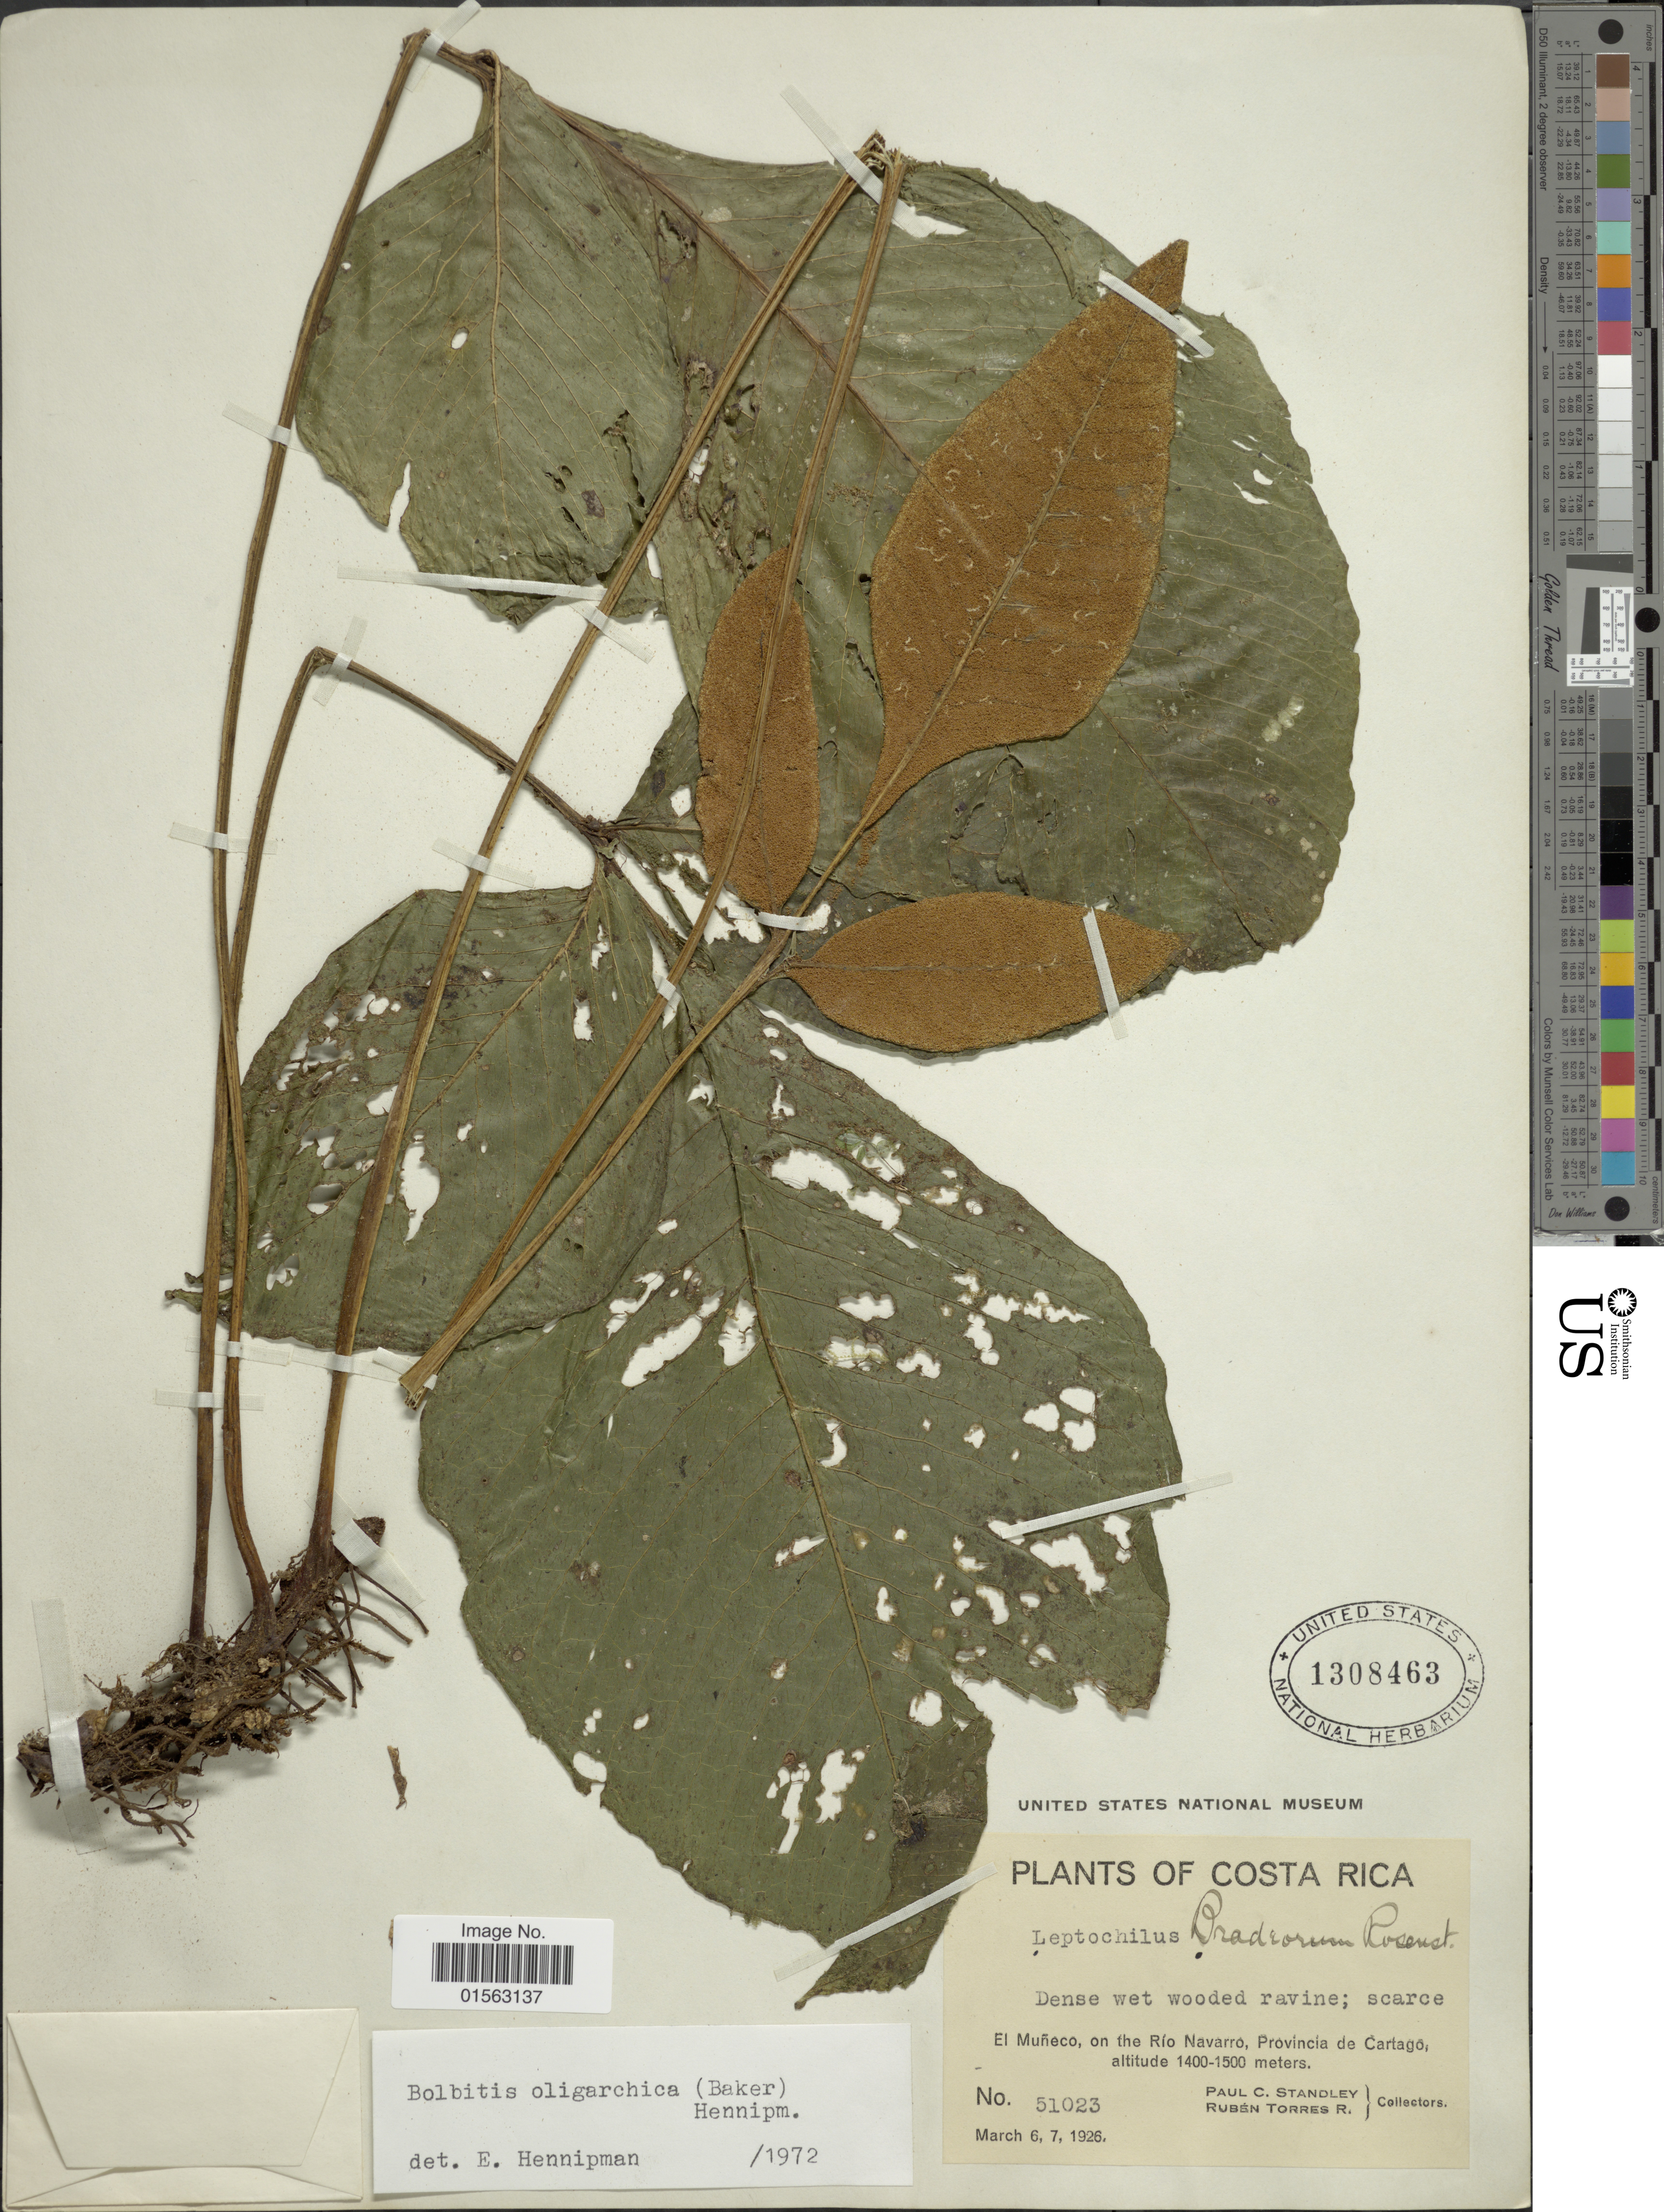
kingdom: Plantae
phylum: Tracheophyta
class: Polypodiopsida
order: Polypodiales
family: Dryopteridaceae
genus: Mickelia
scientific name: Mickelia oligarchica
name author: (Baker) R.C. Moran et al.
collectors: P. C. Standley & R. Torres Rojas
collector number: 51023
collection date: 1926-03-06/1926-03-07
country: Costa Rica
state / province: Cartago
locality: Costa Rica, El Muñeco, on the Río Navarro, Provincía de Cartago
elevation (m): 1400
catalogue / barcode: US 1308463